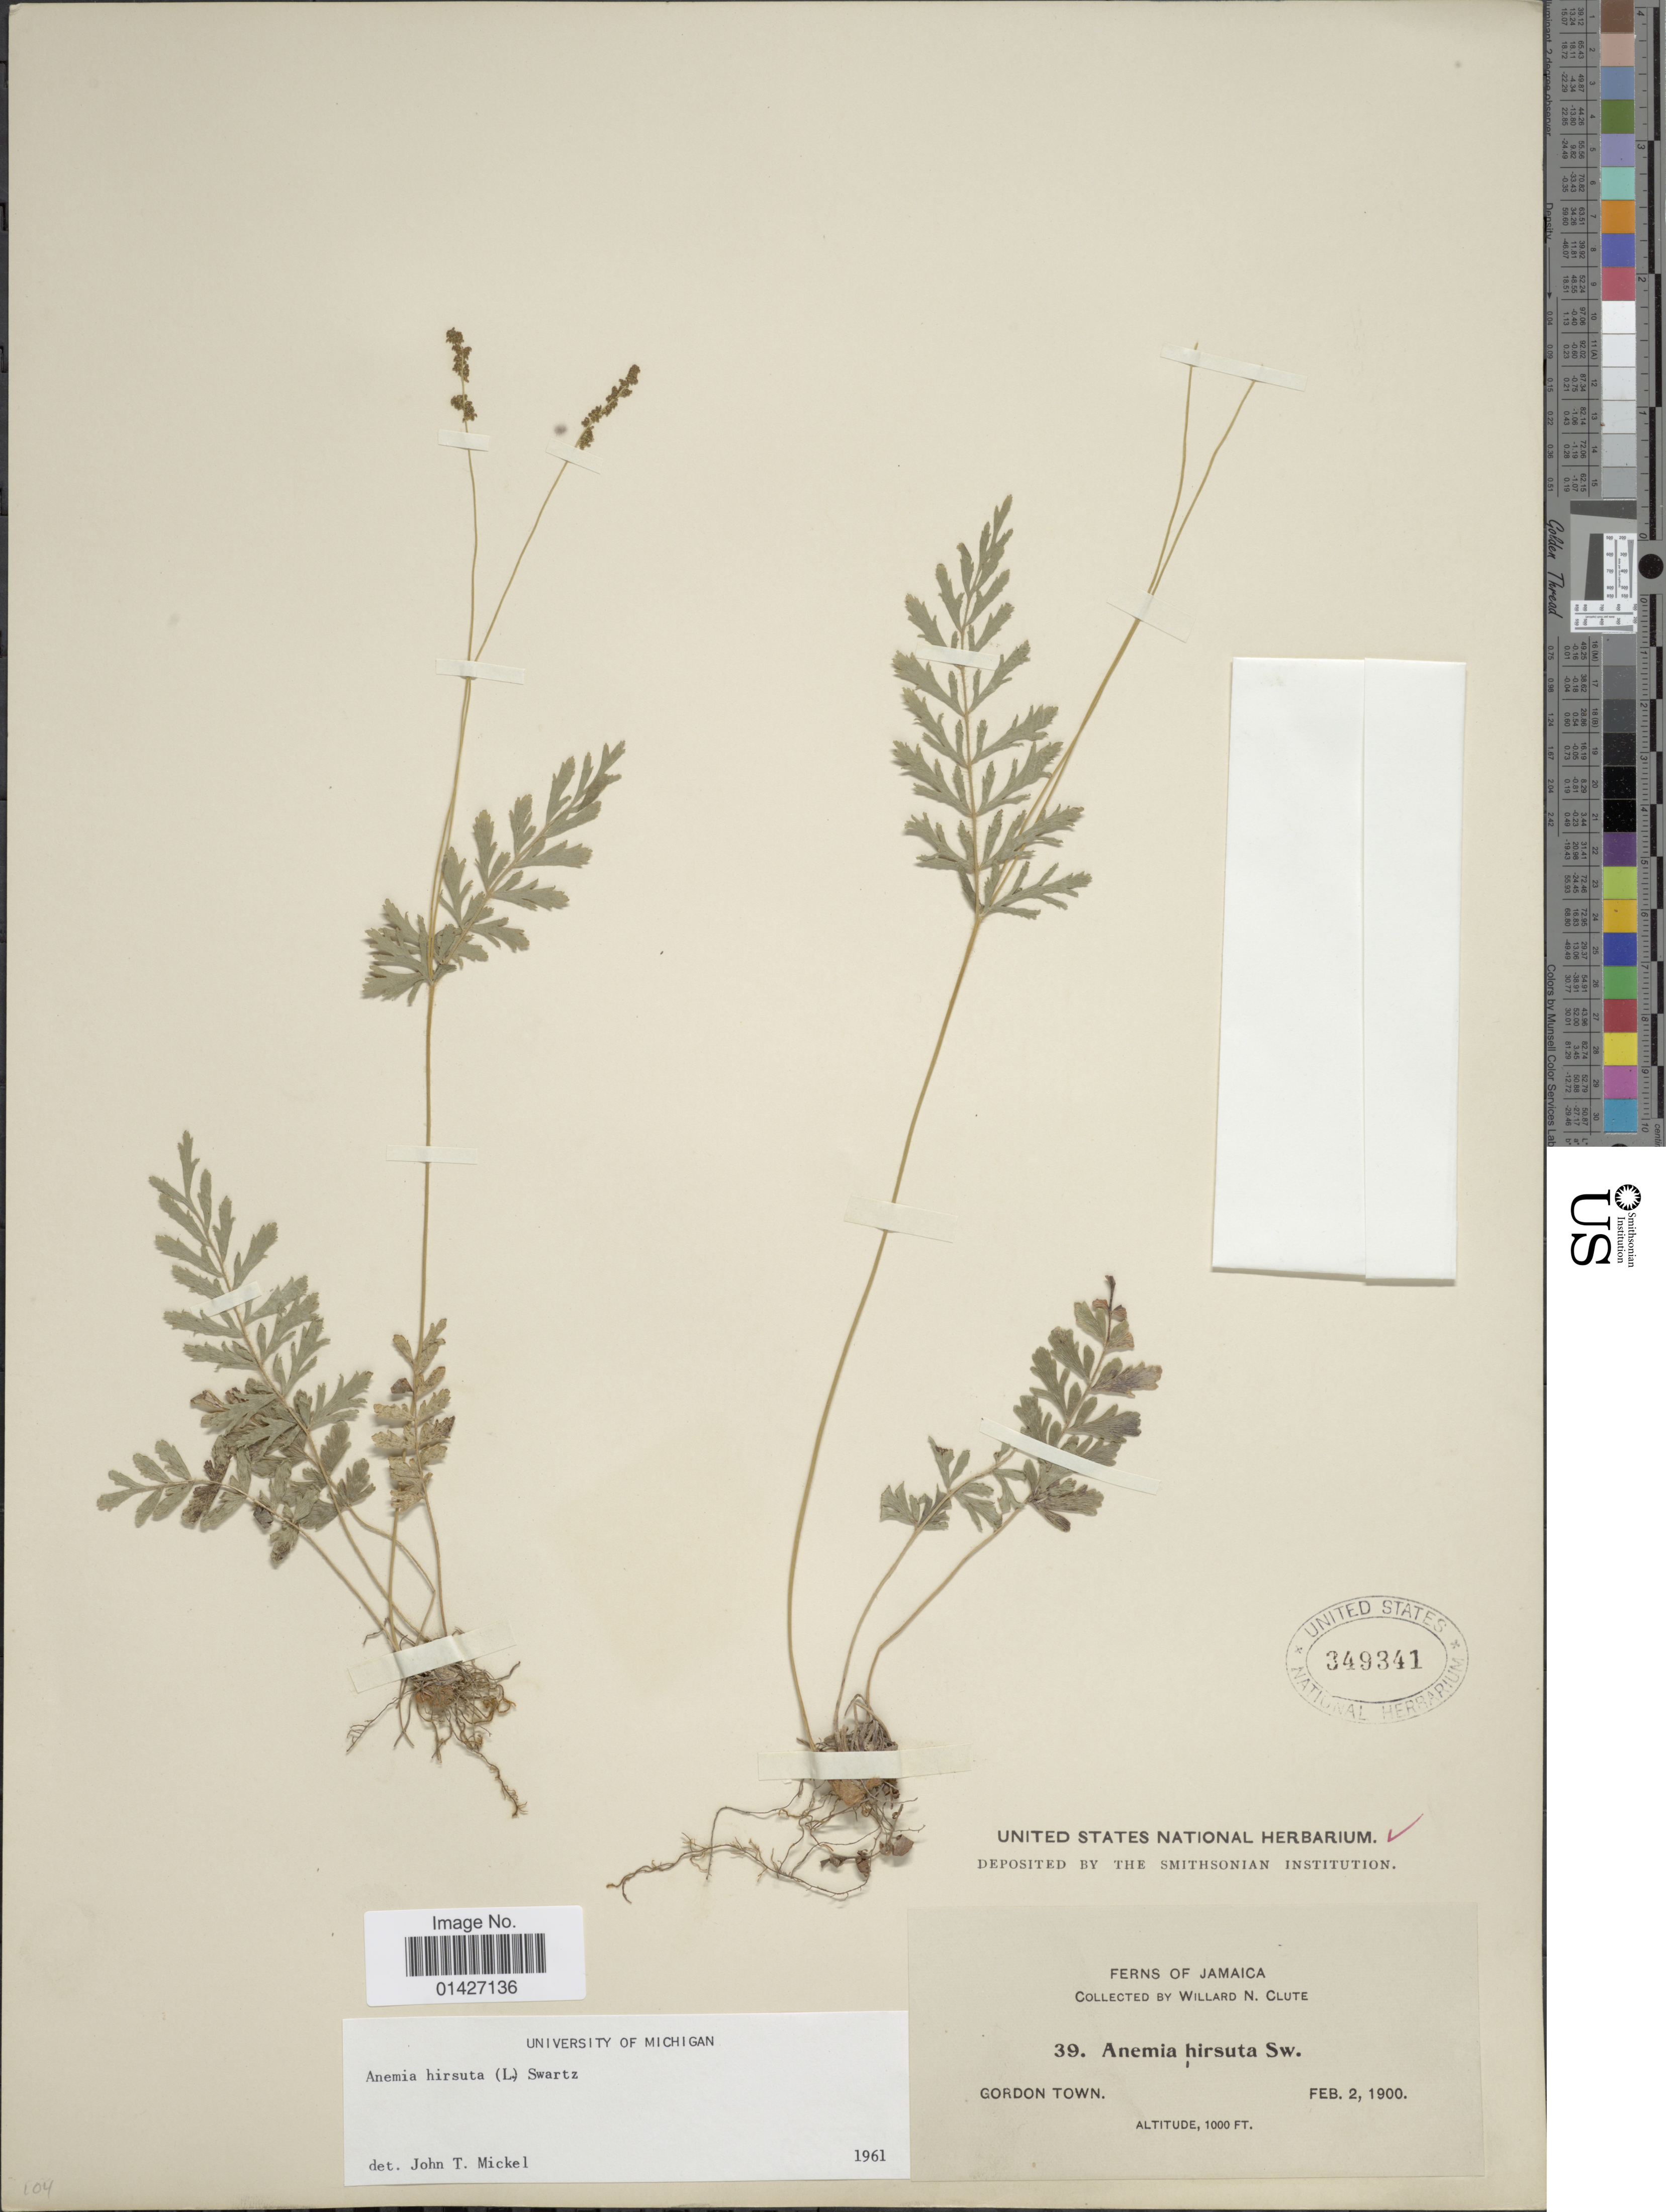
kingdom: Plantae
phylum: Tracheophyta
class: Polypodiopsida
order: Schizaeales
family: Anemiaceae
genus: Anemia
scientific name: Anemia hirsuta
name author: (L.) Sw.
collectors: W. N. Clute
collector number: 39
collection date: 1900-02-02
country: Jamaica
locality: Gordon Town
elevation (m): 305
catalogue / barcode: US 349341